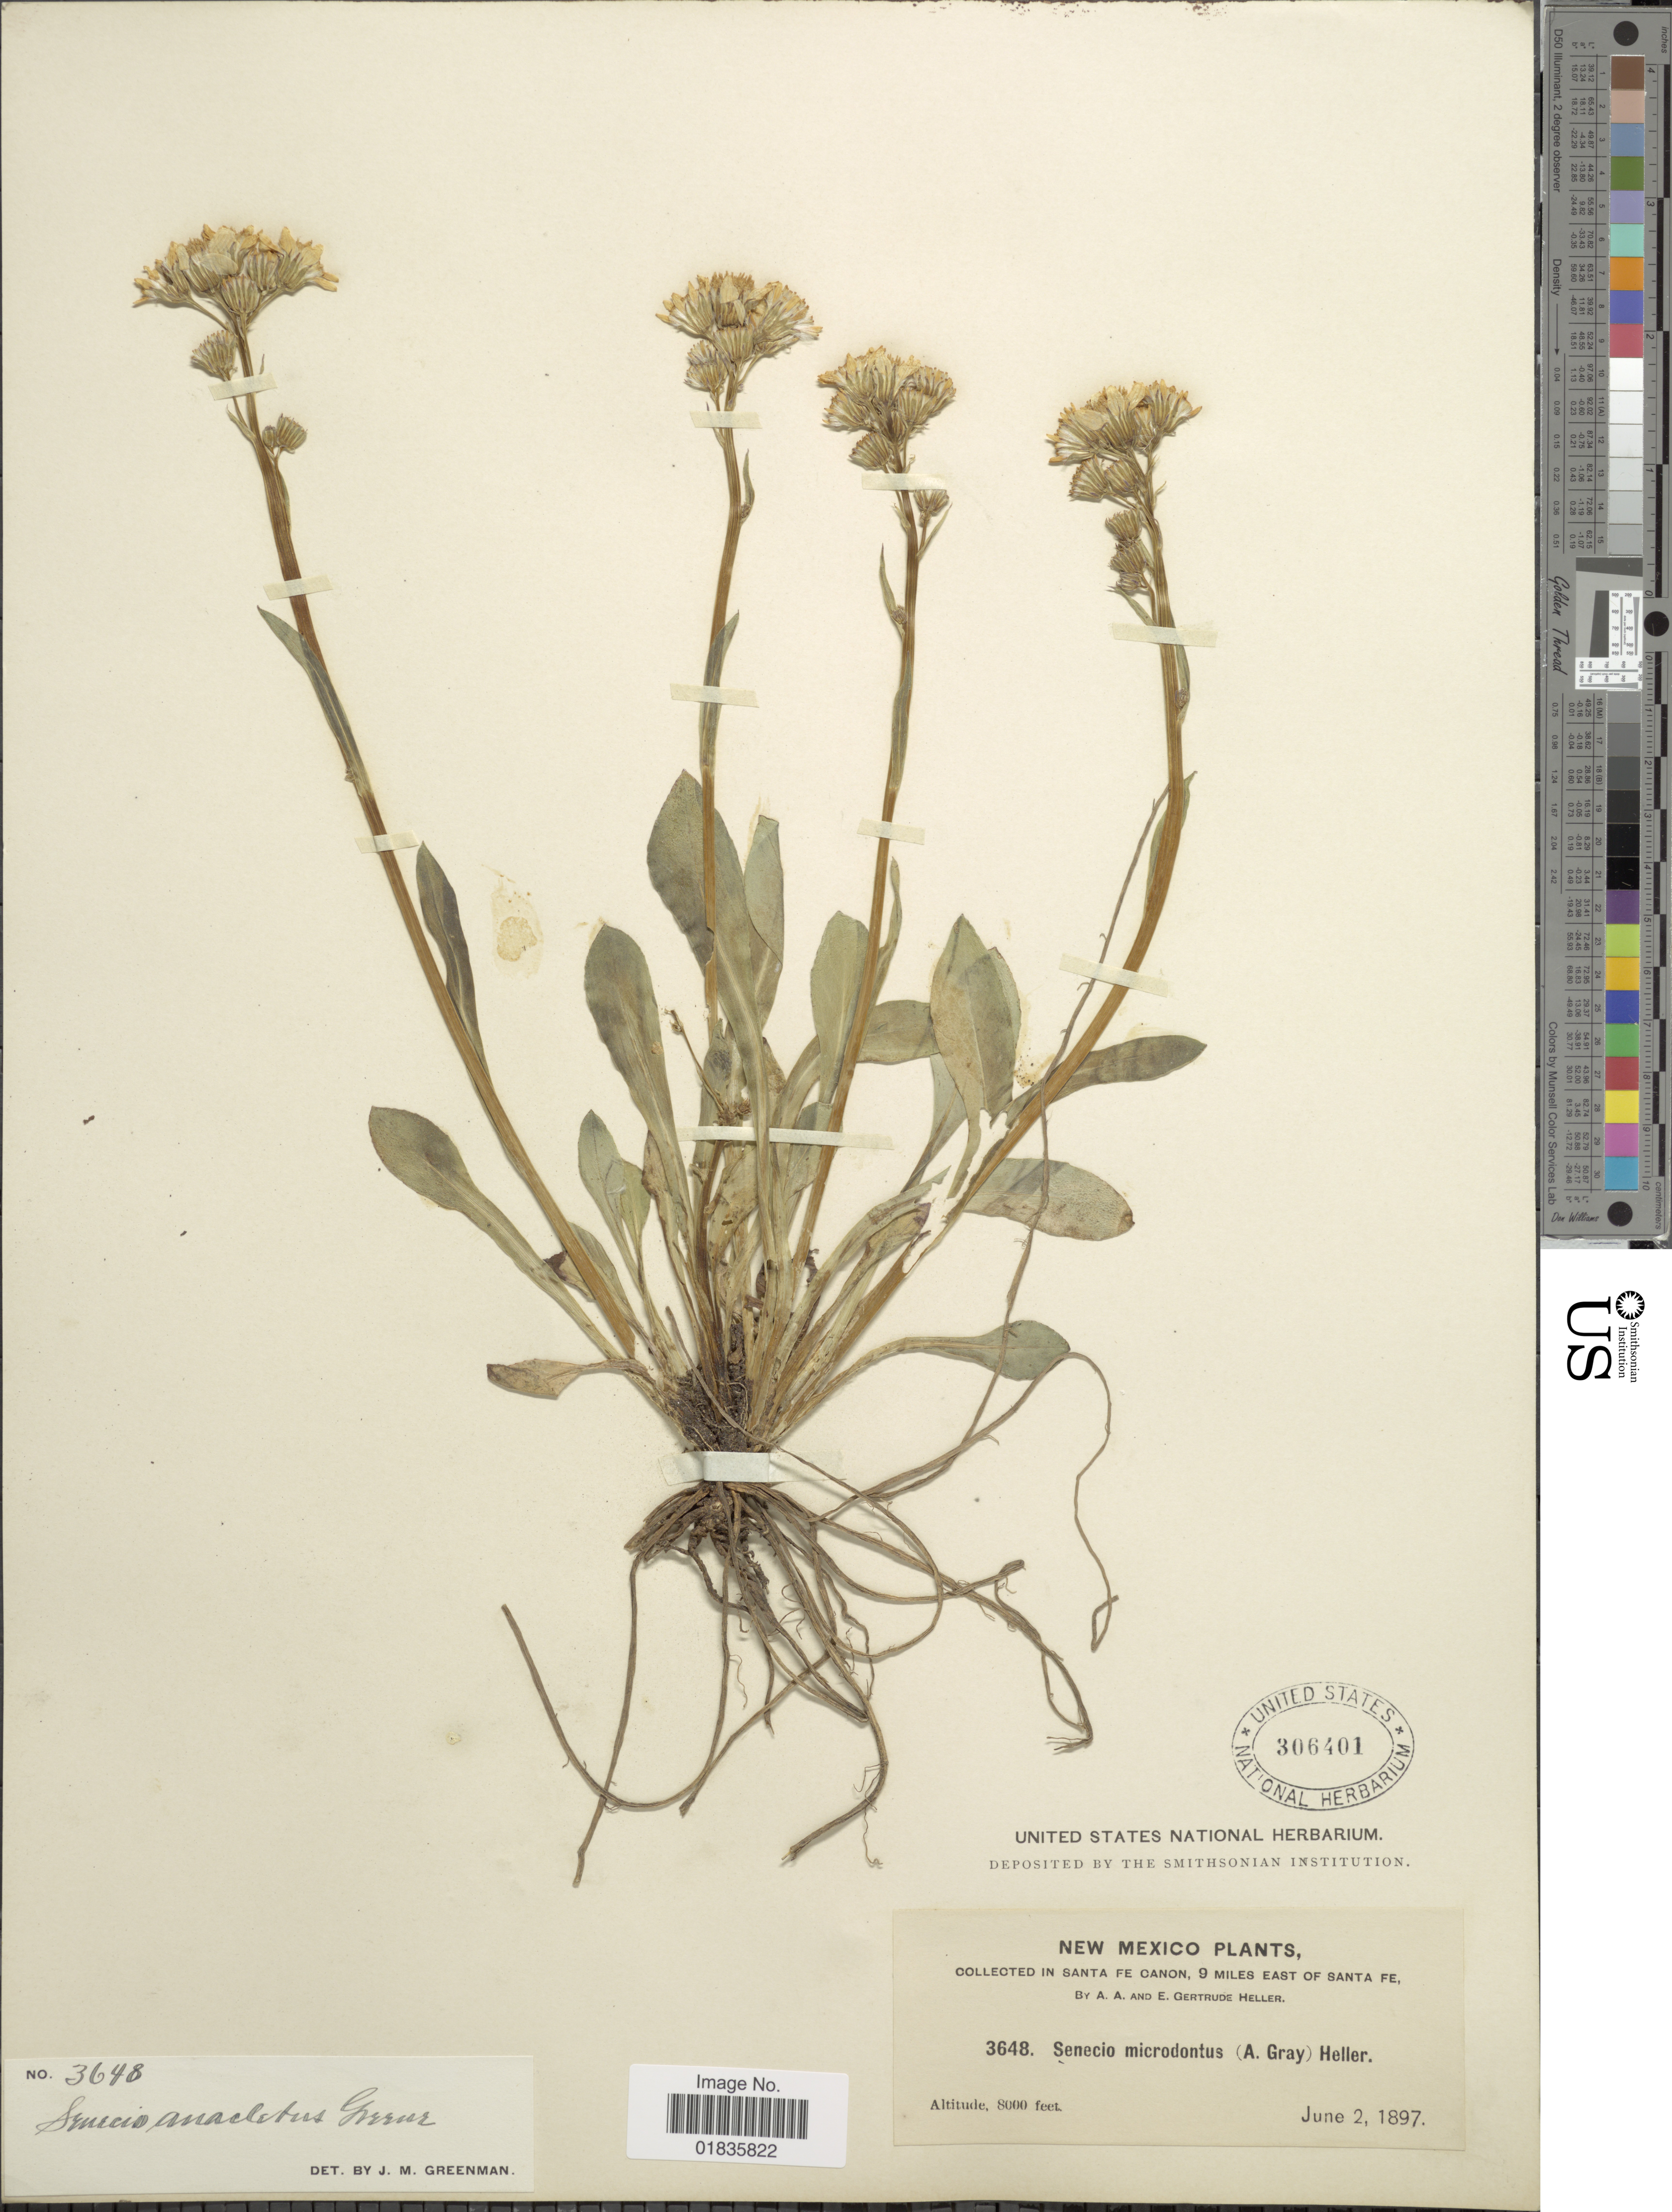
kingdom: Plantae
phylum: Tracheophyta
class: Magnoliopsida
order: Asterales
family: Asteraceae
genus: Senecio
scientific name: Senecio wootonii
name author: Greene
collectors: A. A. Heller & E. G. Heller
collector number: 3648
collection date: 1897-06-02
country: United States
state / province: New Mexico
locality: Santa Fe Canon, 9 miles east of Santa Fe.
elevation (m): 2438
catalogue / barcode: US 306401